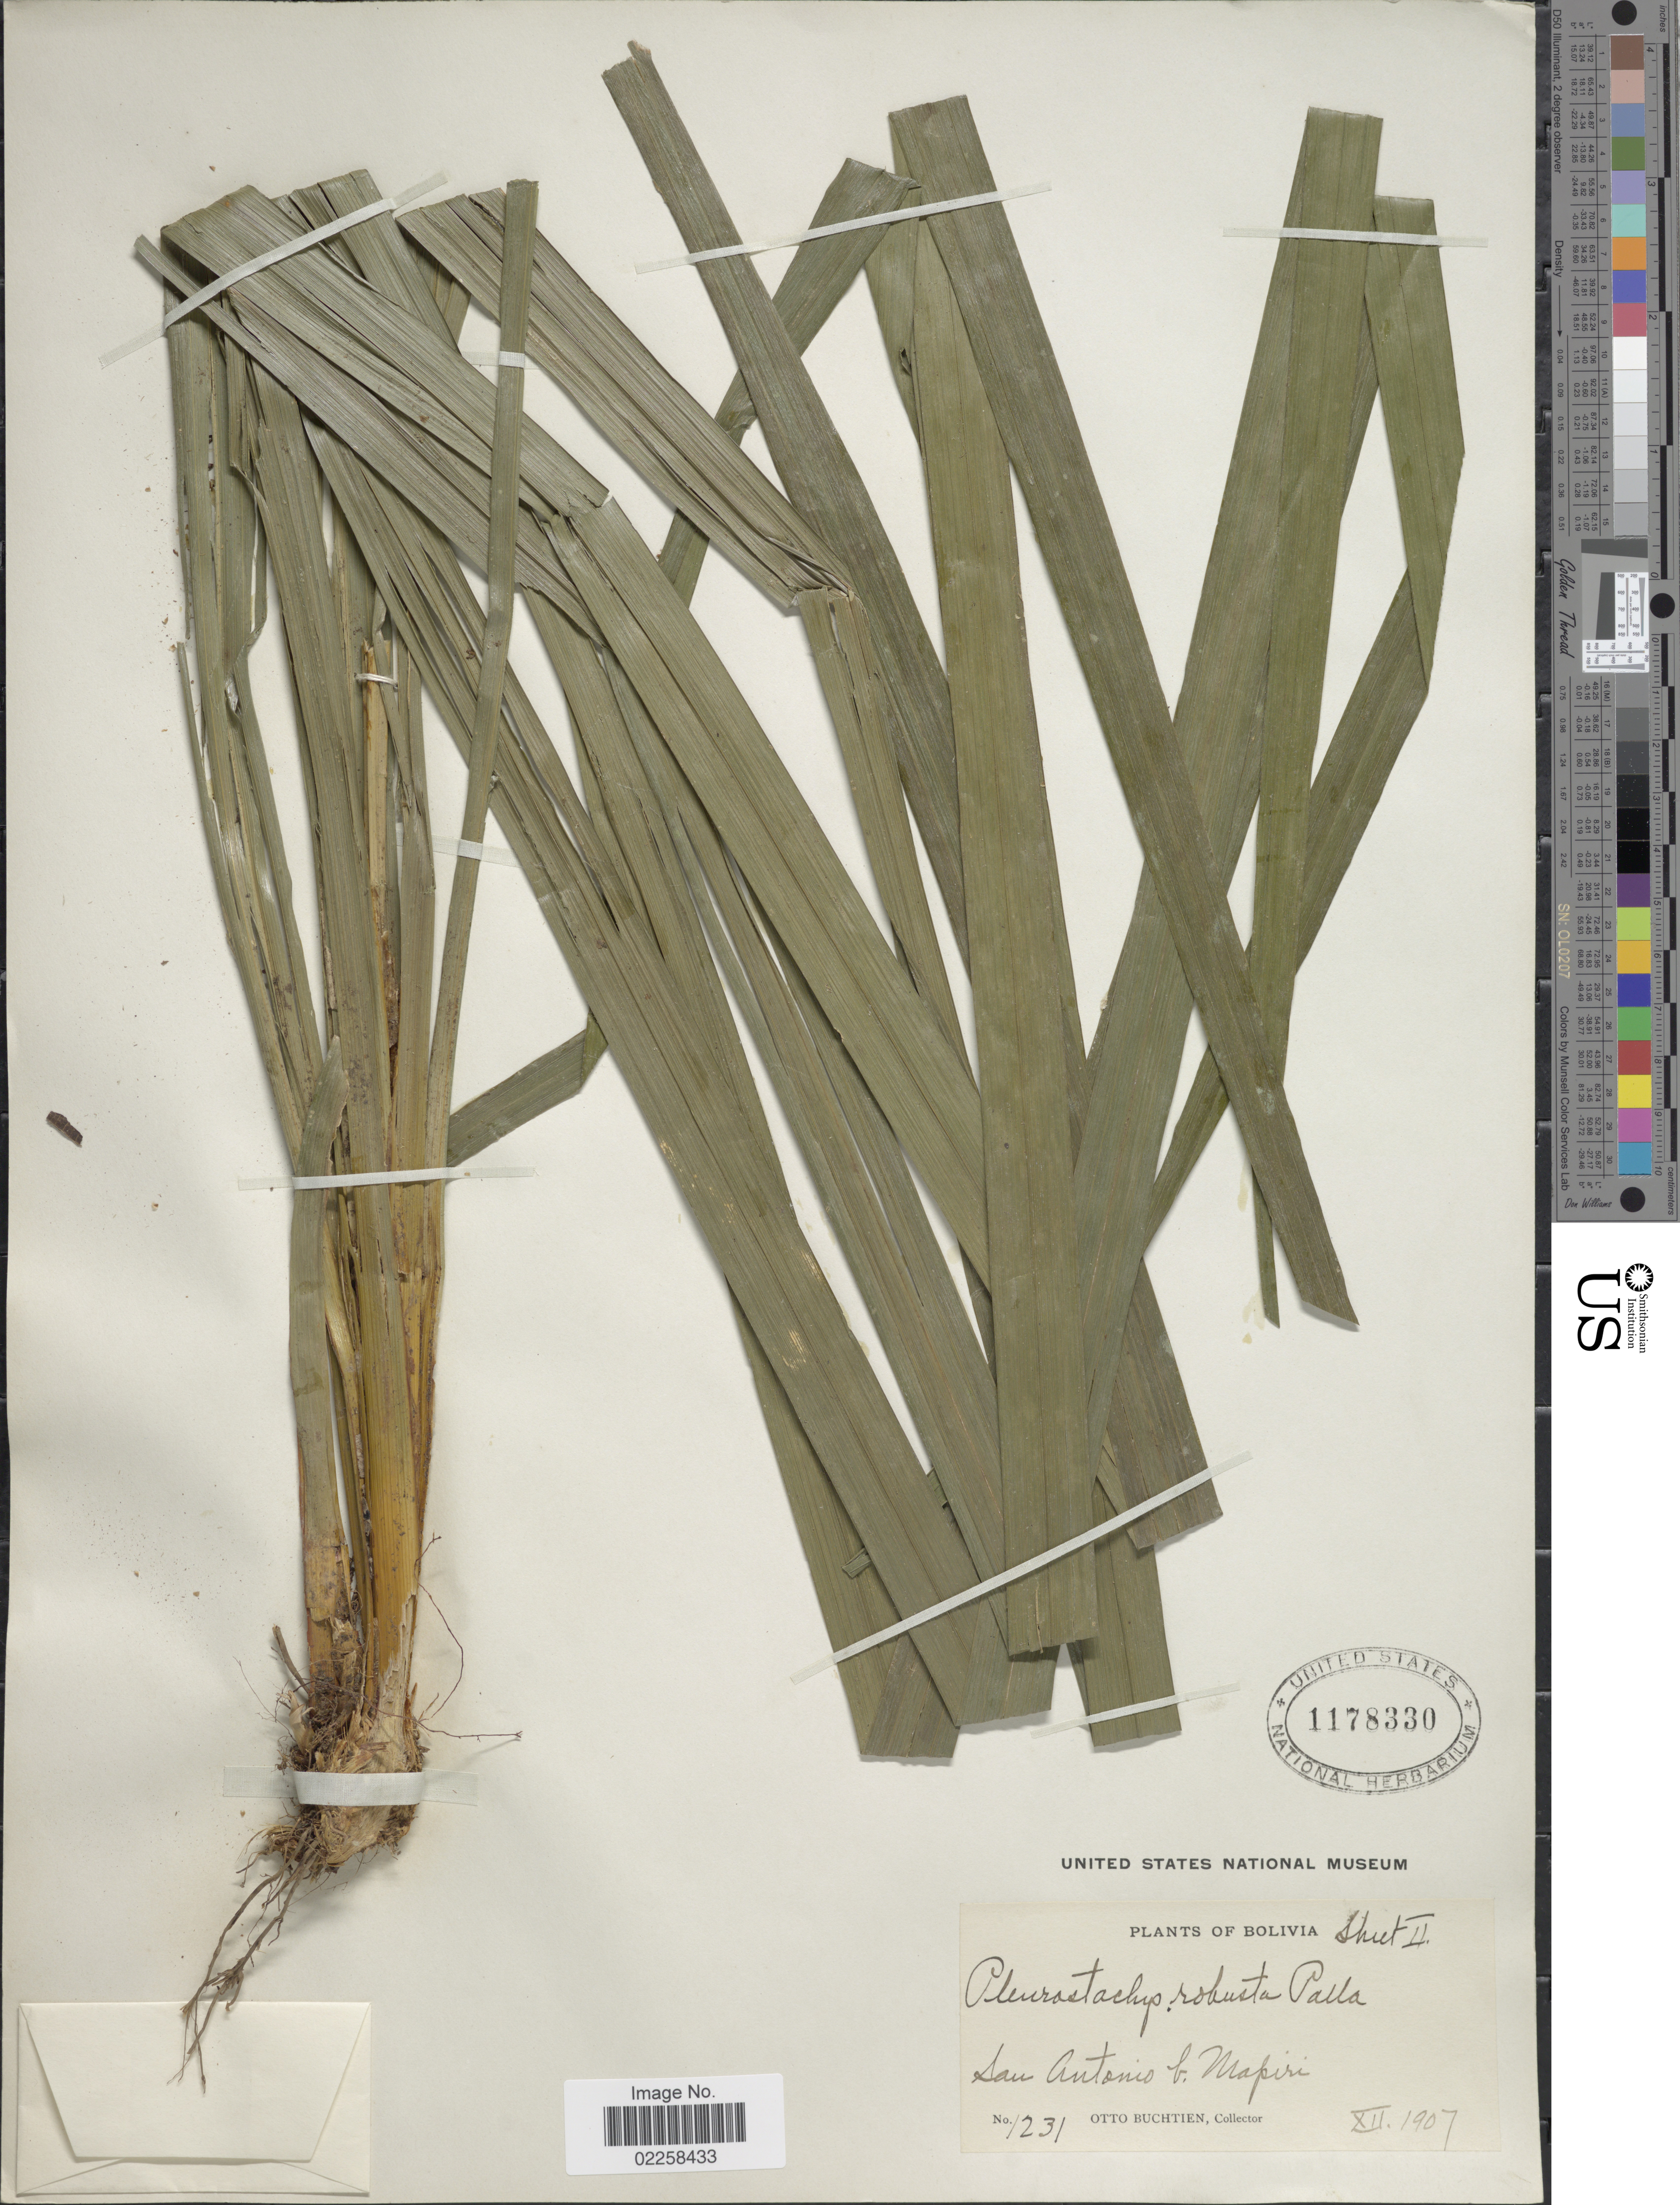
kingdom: Plantae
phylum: Tracheophyta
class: Liliopsida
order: Poales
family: Cyperaceae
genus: Rhynchospora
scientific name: Rhynchospora orbigniana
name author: (Brongn.) L.B. Sm.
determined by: Strong, Mark T., (BOT), Smithsonian Institution - National Museum of Natural History (UNITED STATES)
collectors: O. Buchtien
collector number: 1231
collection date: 1907-12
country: Bolivia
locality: San Antonio b. Mapiri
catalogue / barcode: US 1178330